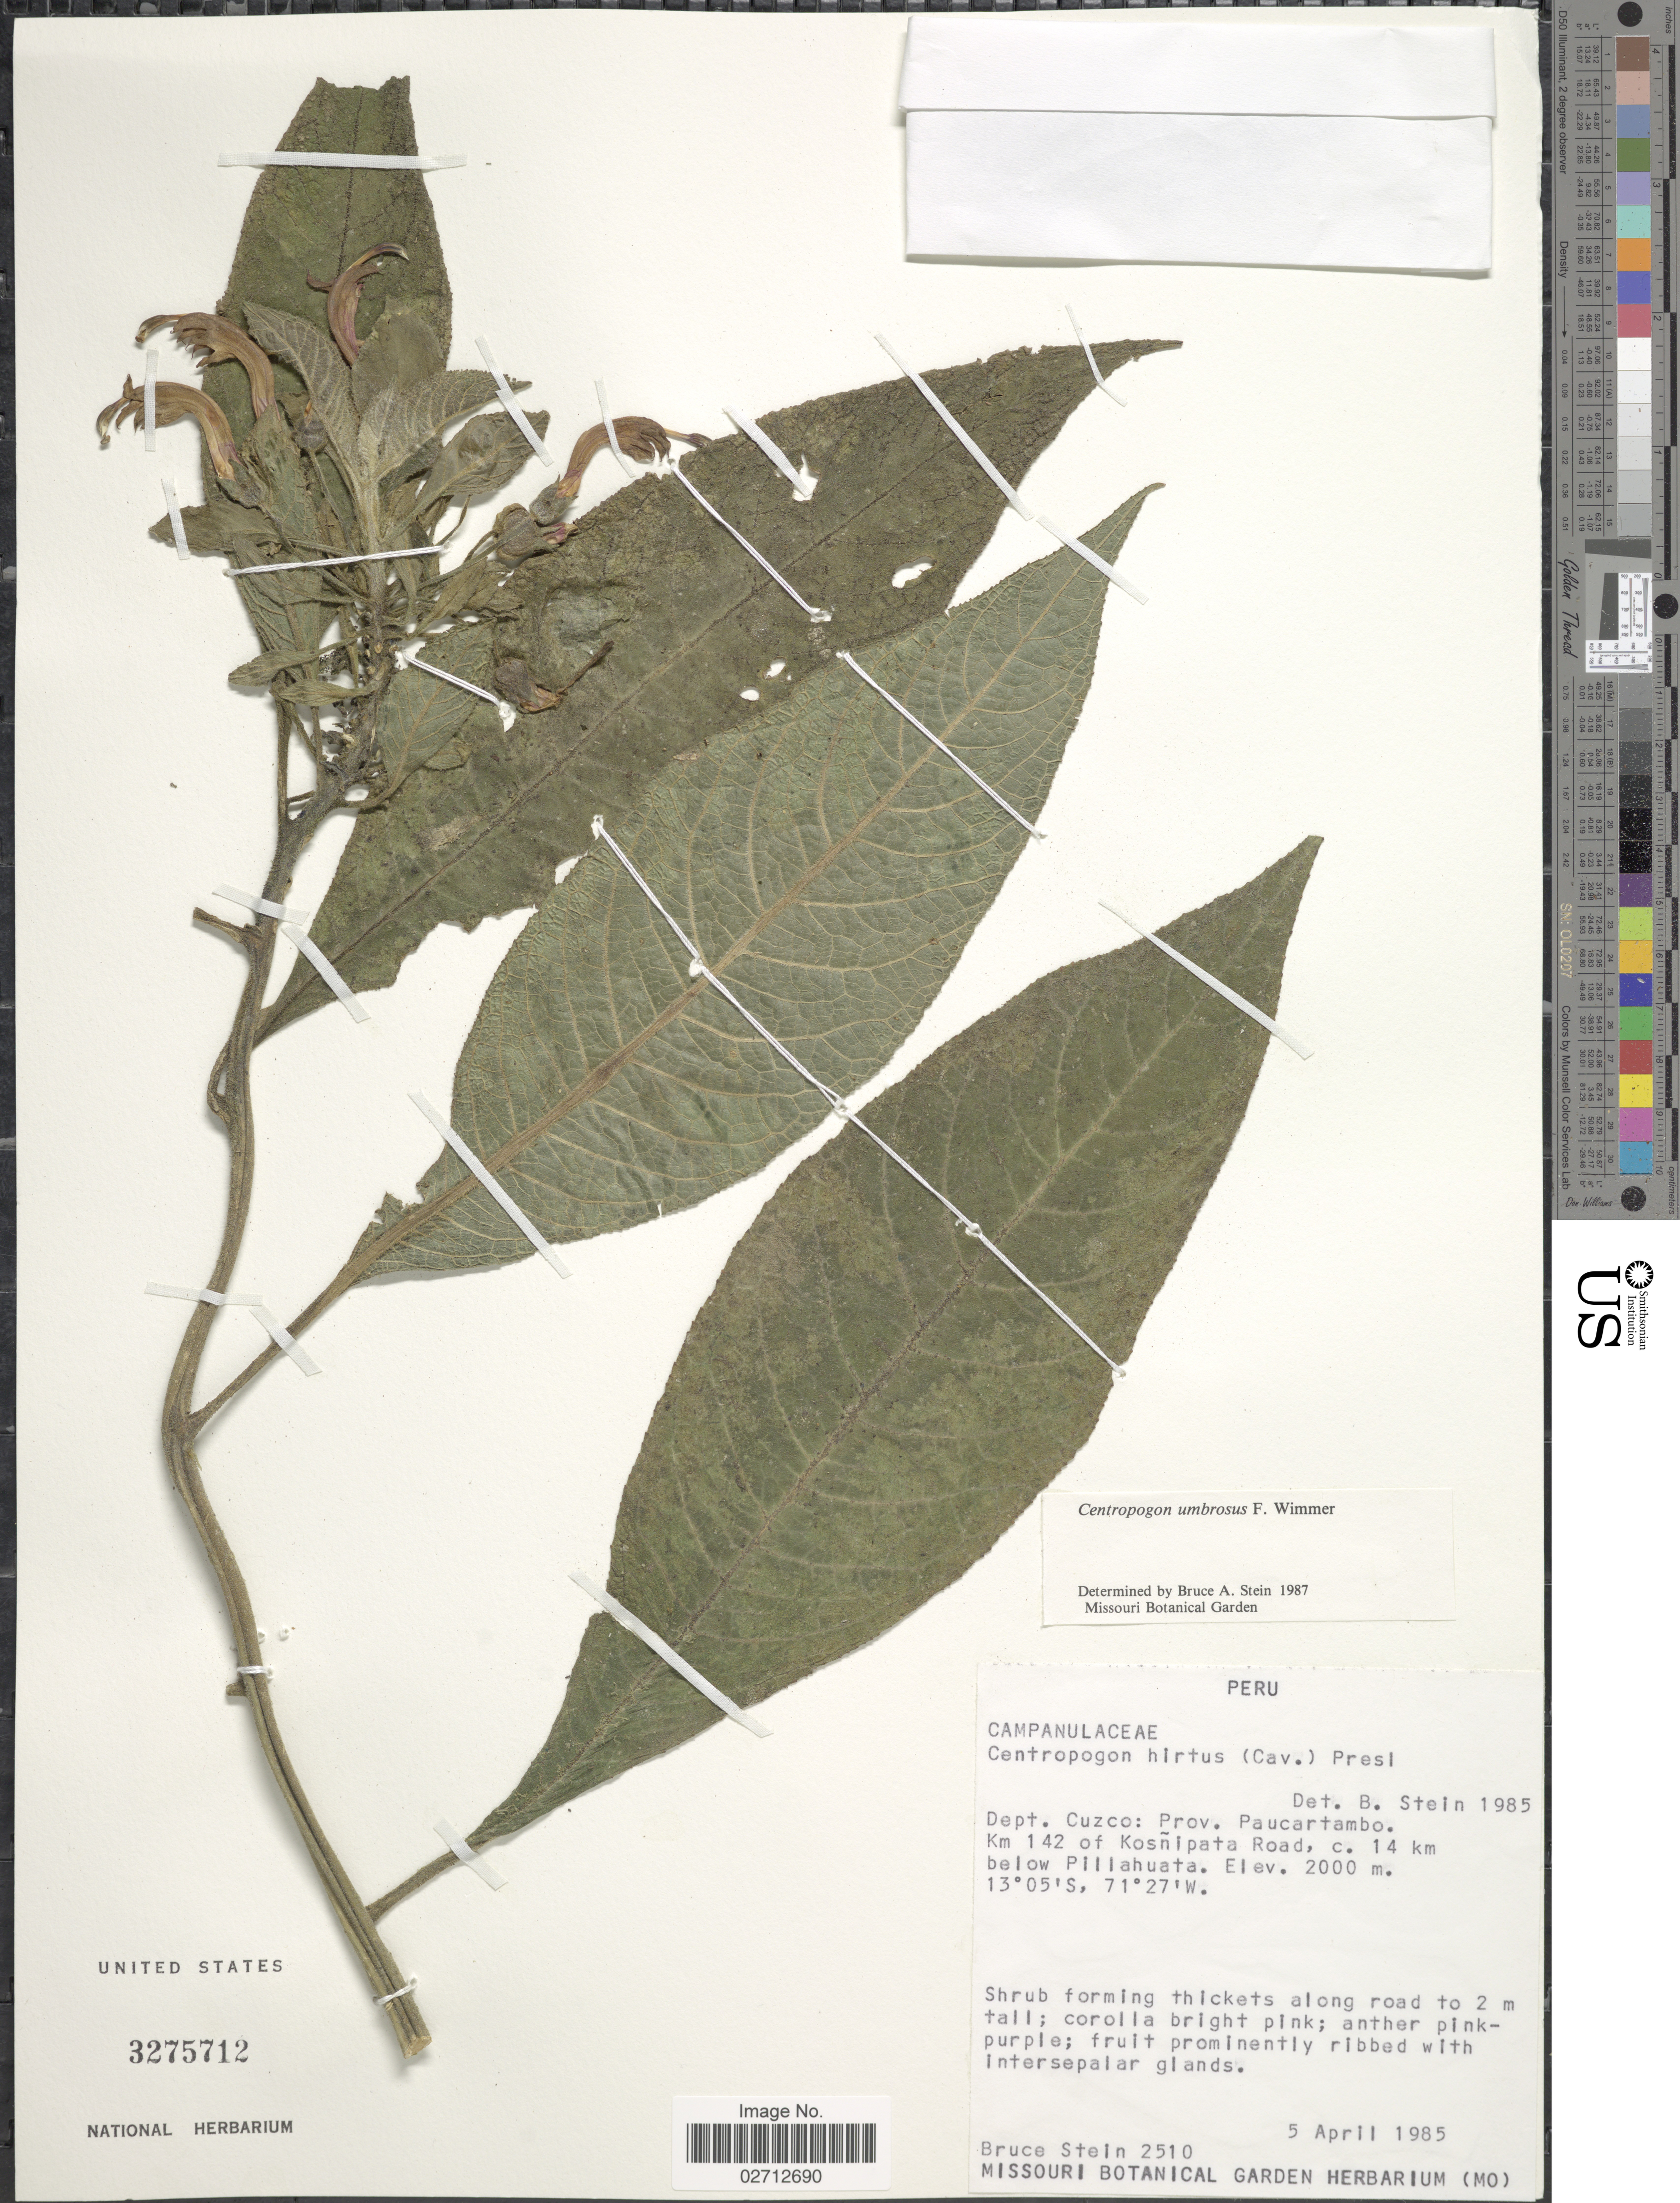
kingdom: Plantae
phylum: Tracheophyta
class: Magnoliopsida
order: Asterales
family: Campanulaceae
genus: Centropogon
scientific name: Centropogon umbrosus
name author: E. Wimm.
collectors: B. A. Stein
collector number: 2510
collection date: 1985-04-05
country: Peru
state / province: Cusco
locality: Prov. Paucartambo. Km 142 of Kosnipata Road, c. 14 km below Pillahuata.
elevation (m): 2000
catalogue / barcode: US 3275712